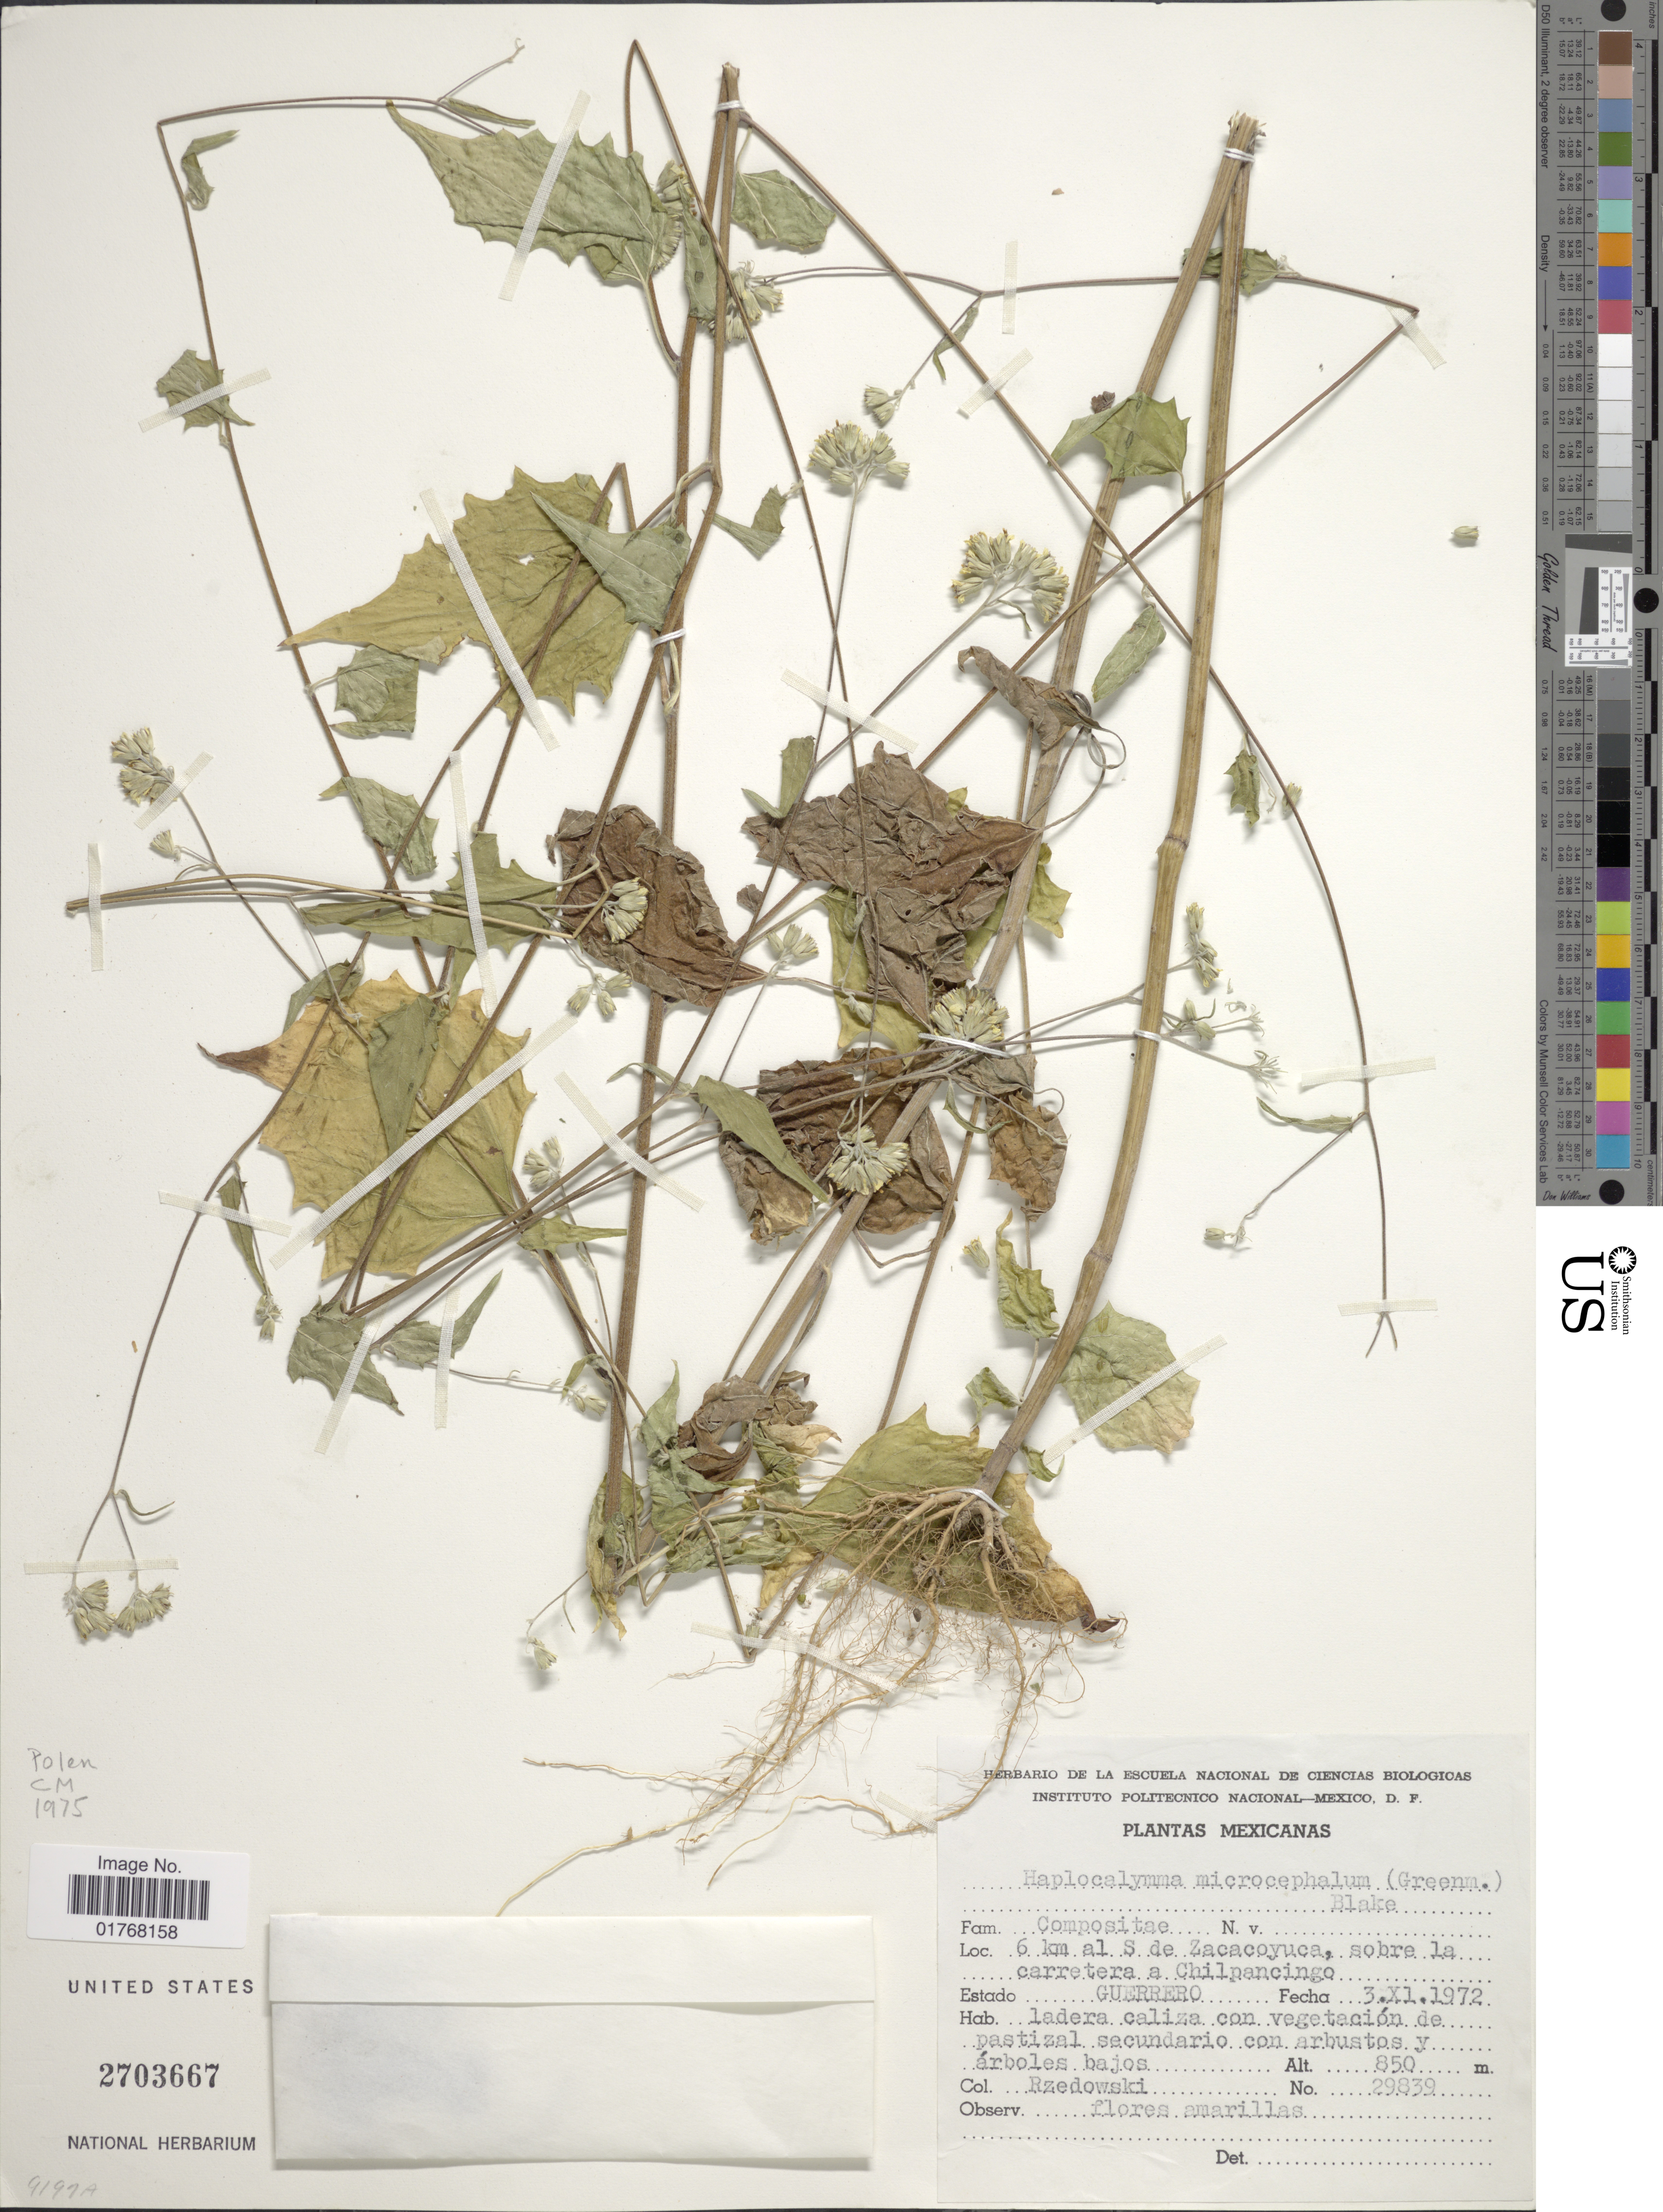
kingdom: Plantae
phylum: Tracheophyta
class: Magnoliopsida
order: Asterales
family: Asteraceae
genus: Viguiera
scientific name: Viguiera microcephala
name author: Greenm.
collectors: Rzedowski, --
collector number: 29839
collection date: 1972-11-03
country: Mexico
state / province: Guerrero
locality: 6 km al S de Zacacoyuca, sobre la carretera a Chilpancingo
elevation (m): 850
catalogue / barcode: US 2703367